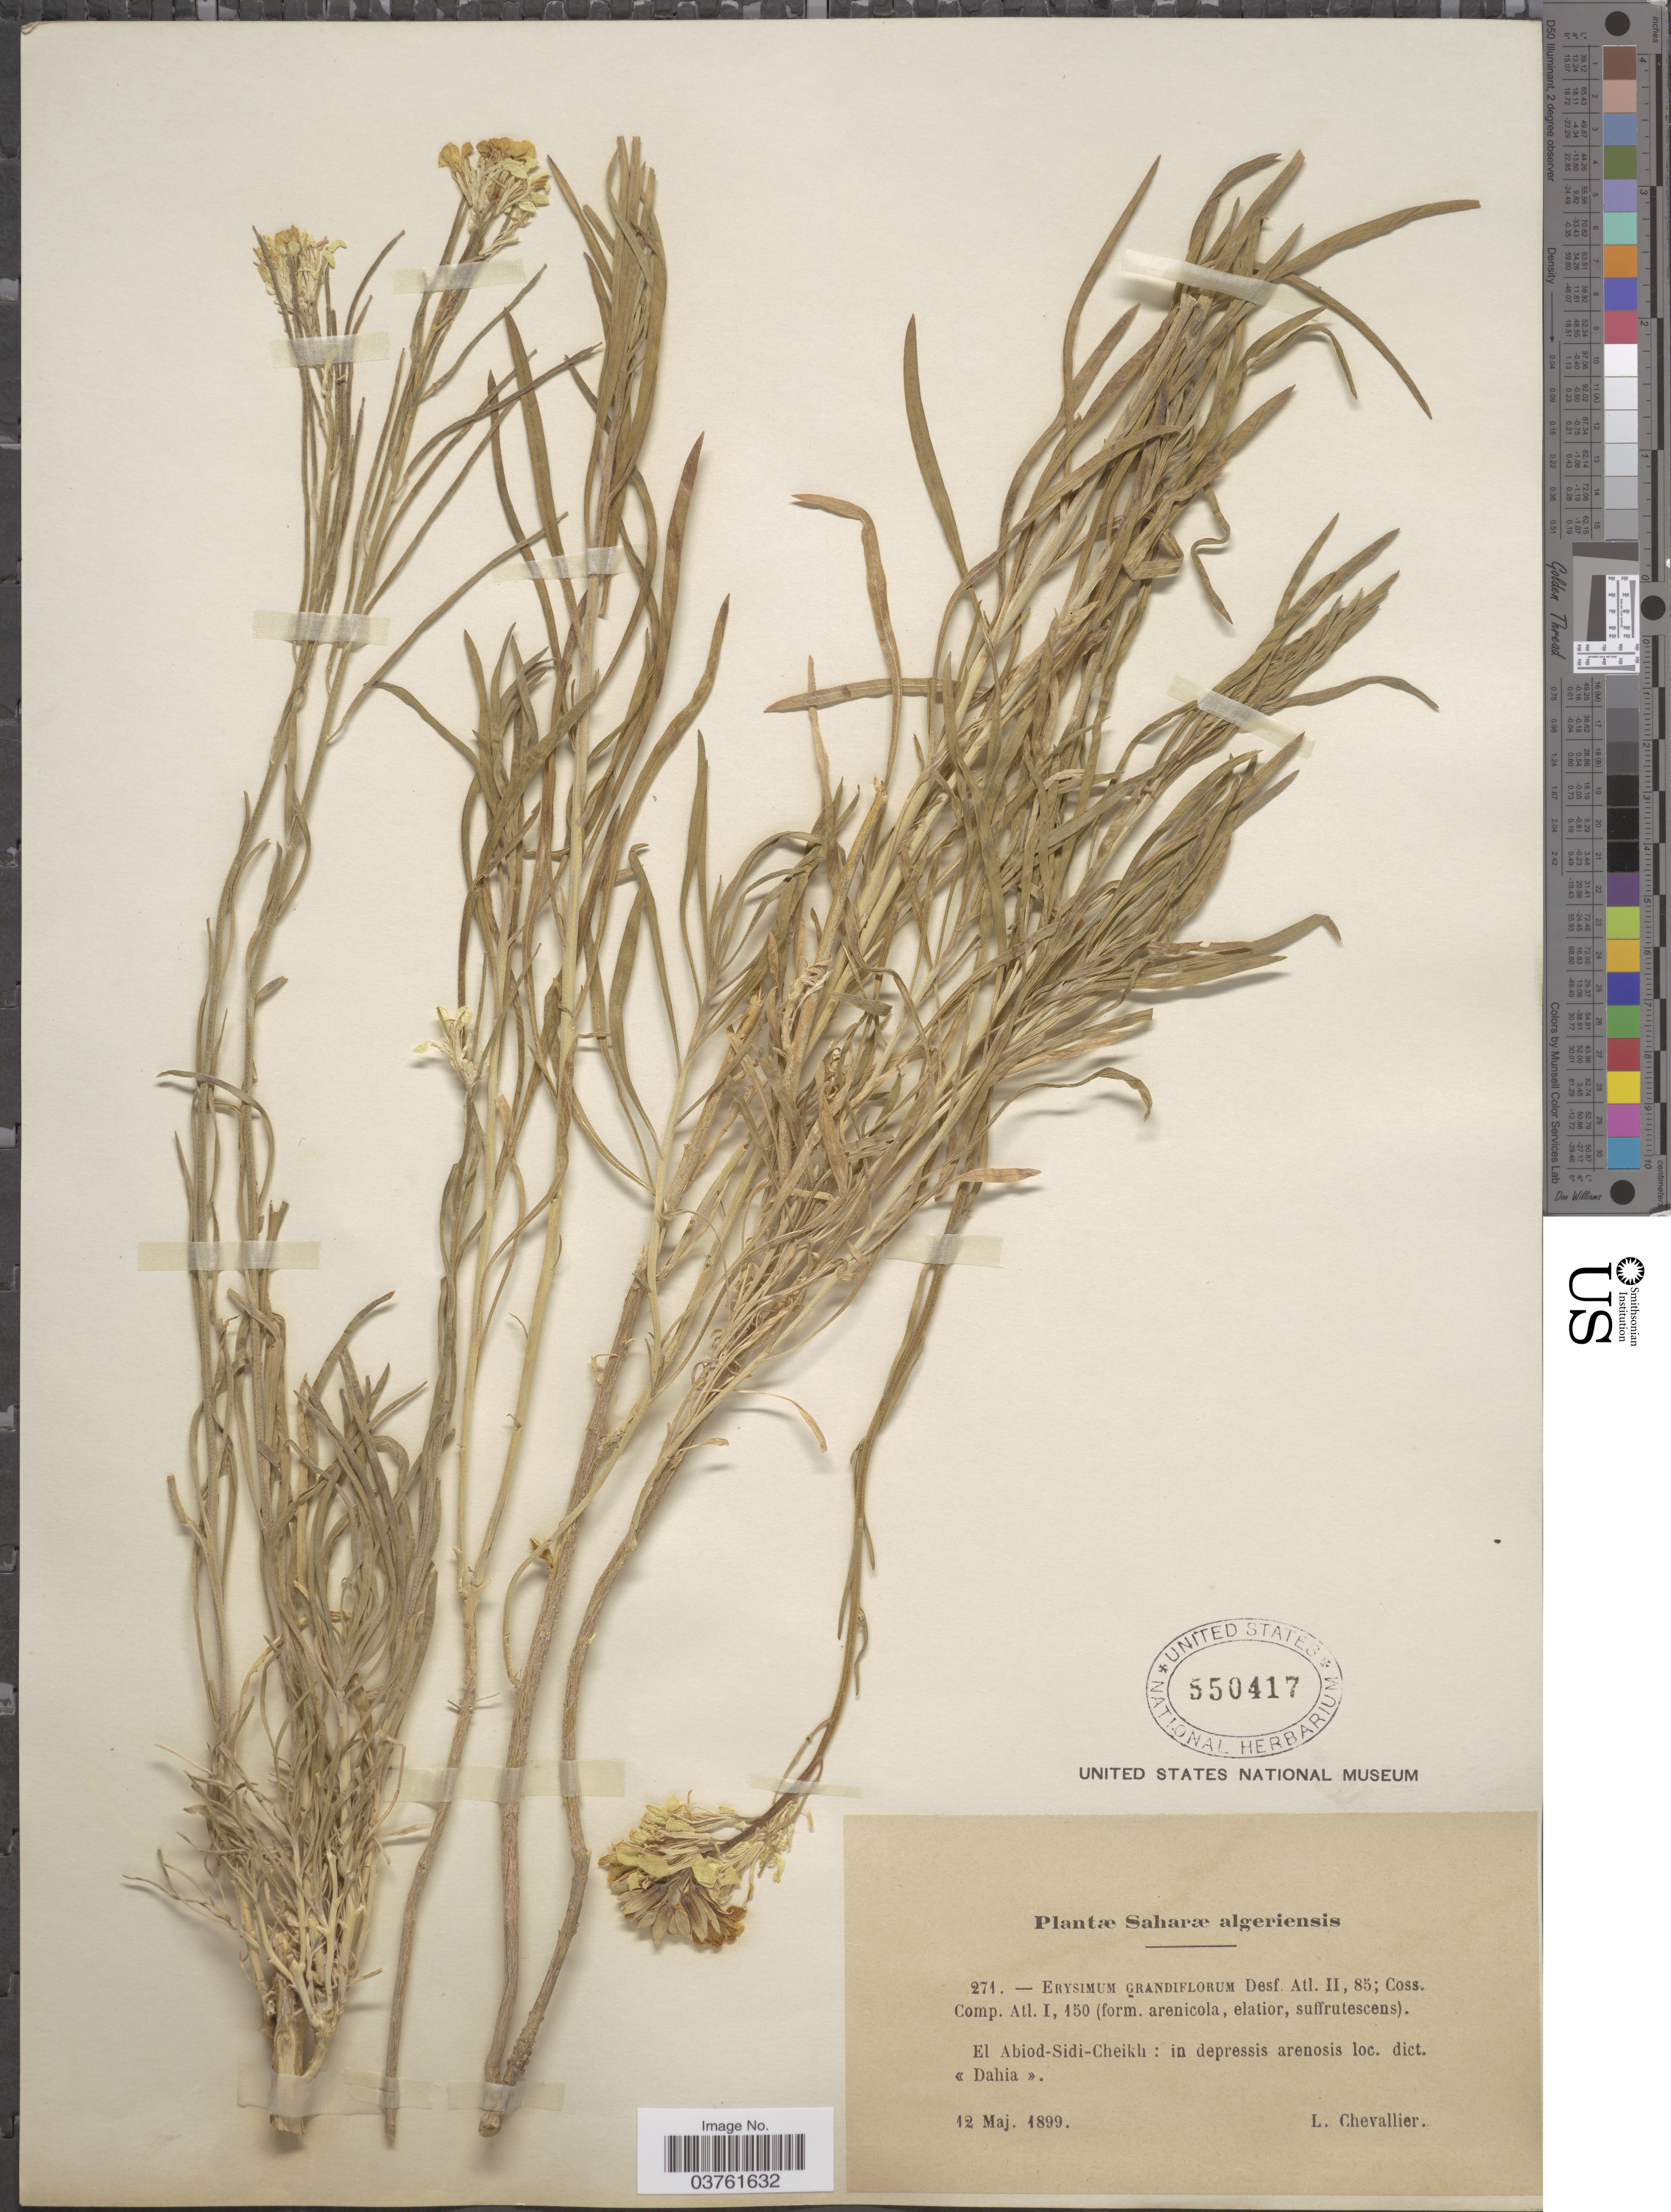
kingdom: Plantae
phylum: Tracheophyta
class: Magnoliopsida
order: Brassicales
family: Brassicaceae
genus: Erysimum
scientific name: Erysimum grandiflorum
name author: Desf.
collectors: L. Chevallier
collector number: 271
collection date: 1899-05-12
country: Algeria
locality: Saharæ algeriensis. El Aboid-Sidi-Cheikh: in depressis arenosis. Dahia.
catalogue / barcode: US 550417